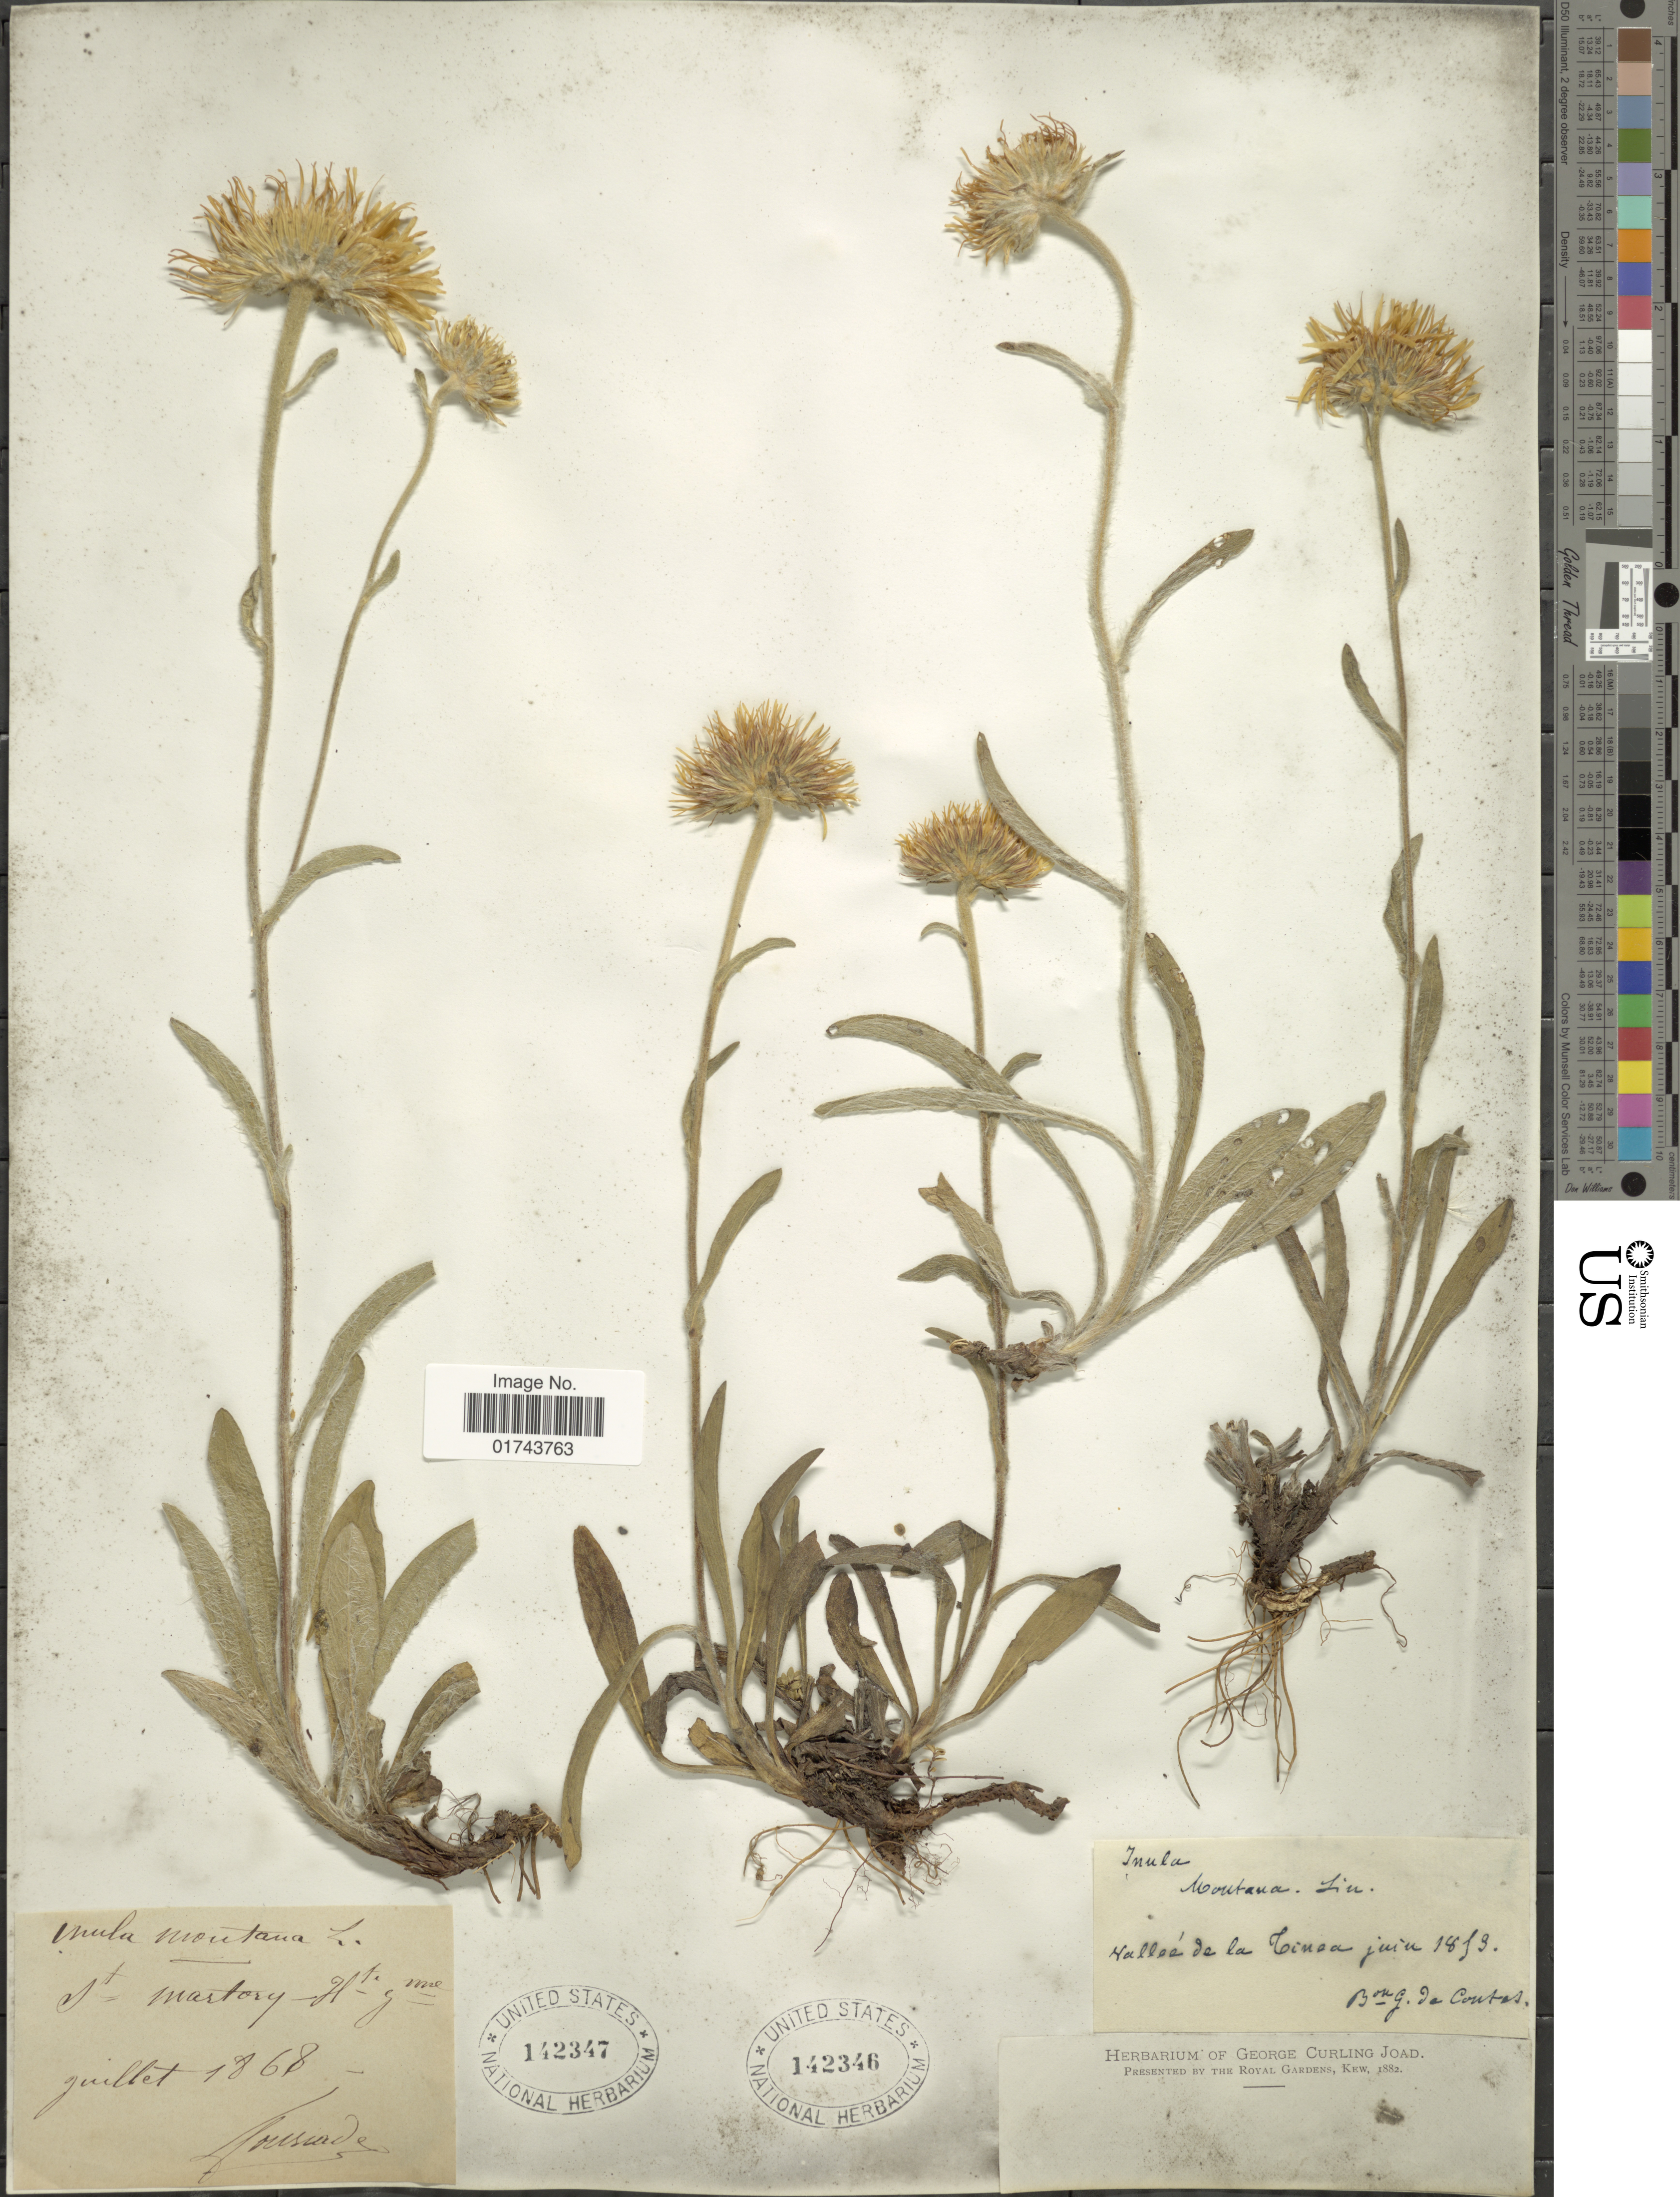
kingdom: Plantae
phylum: Tracheophyta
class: Magnoliopsida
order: Asterales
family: Asteraceae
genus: Inula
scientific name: Inula montana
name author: L.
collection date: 1868-07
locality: St. Martory HTe Gme [interpreted]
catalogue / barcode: US 142347